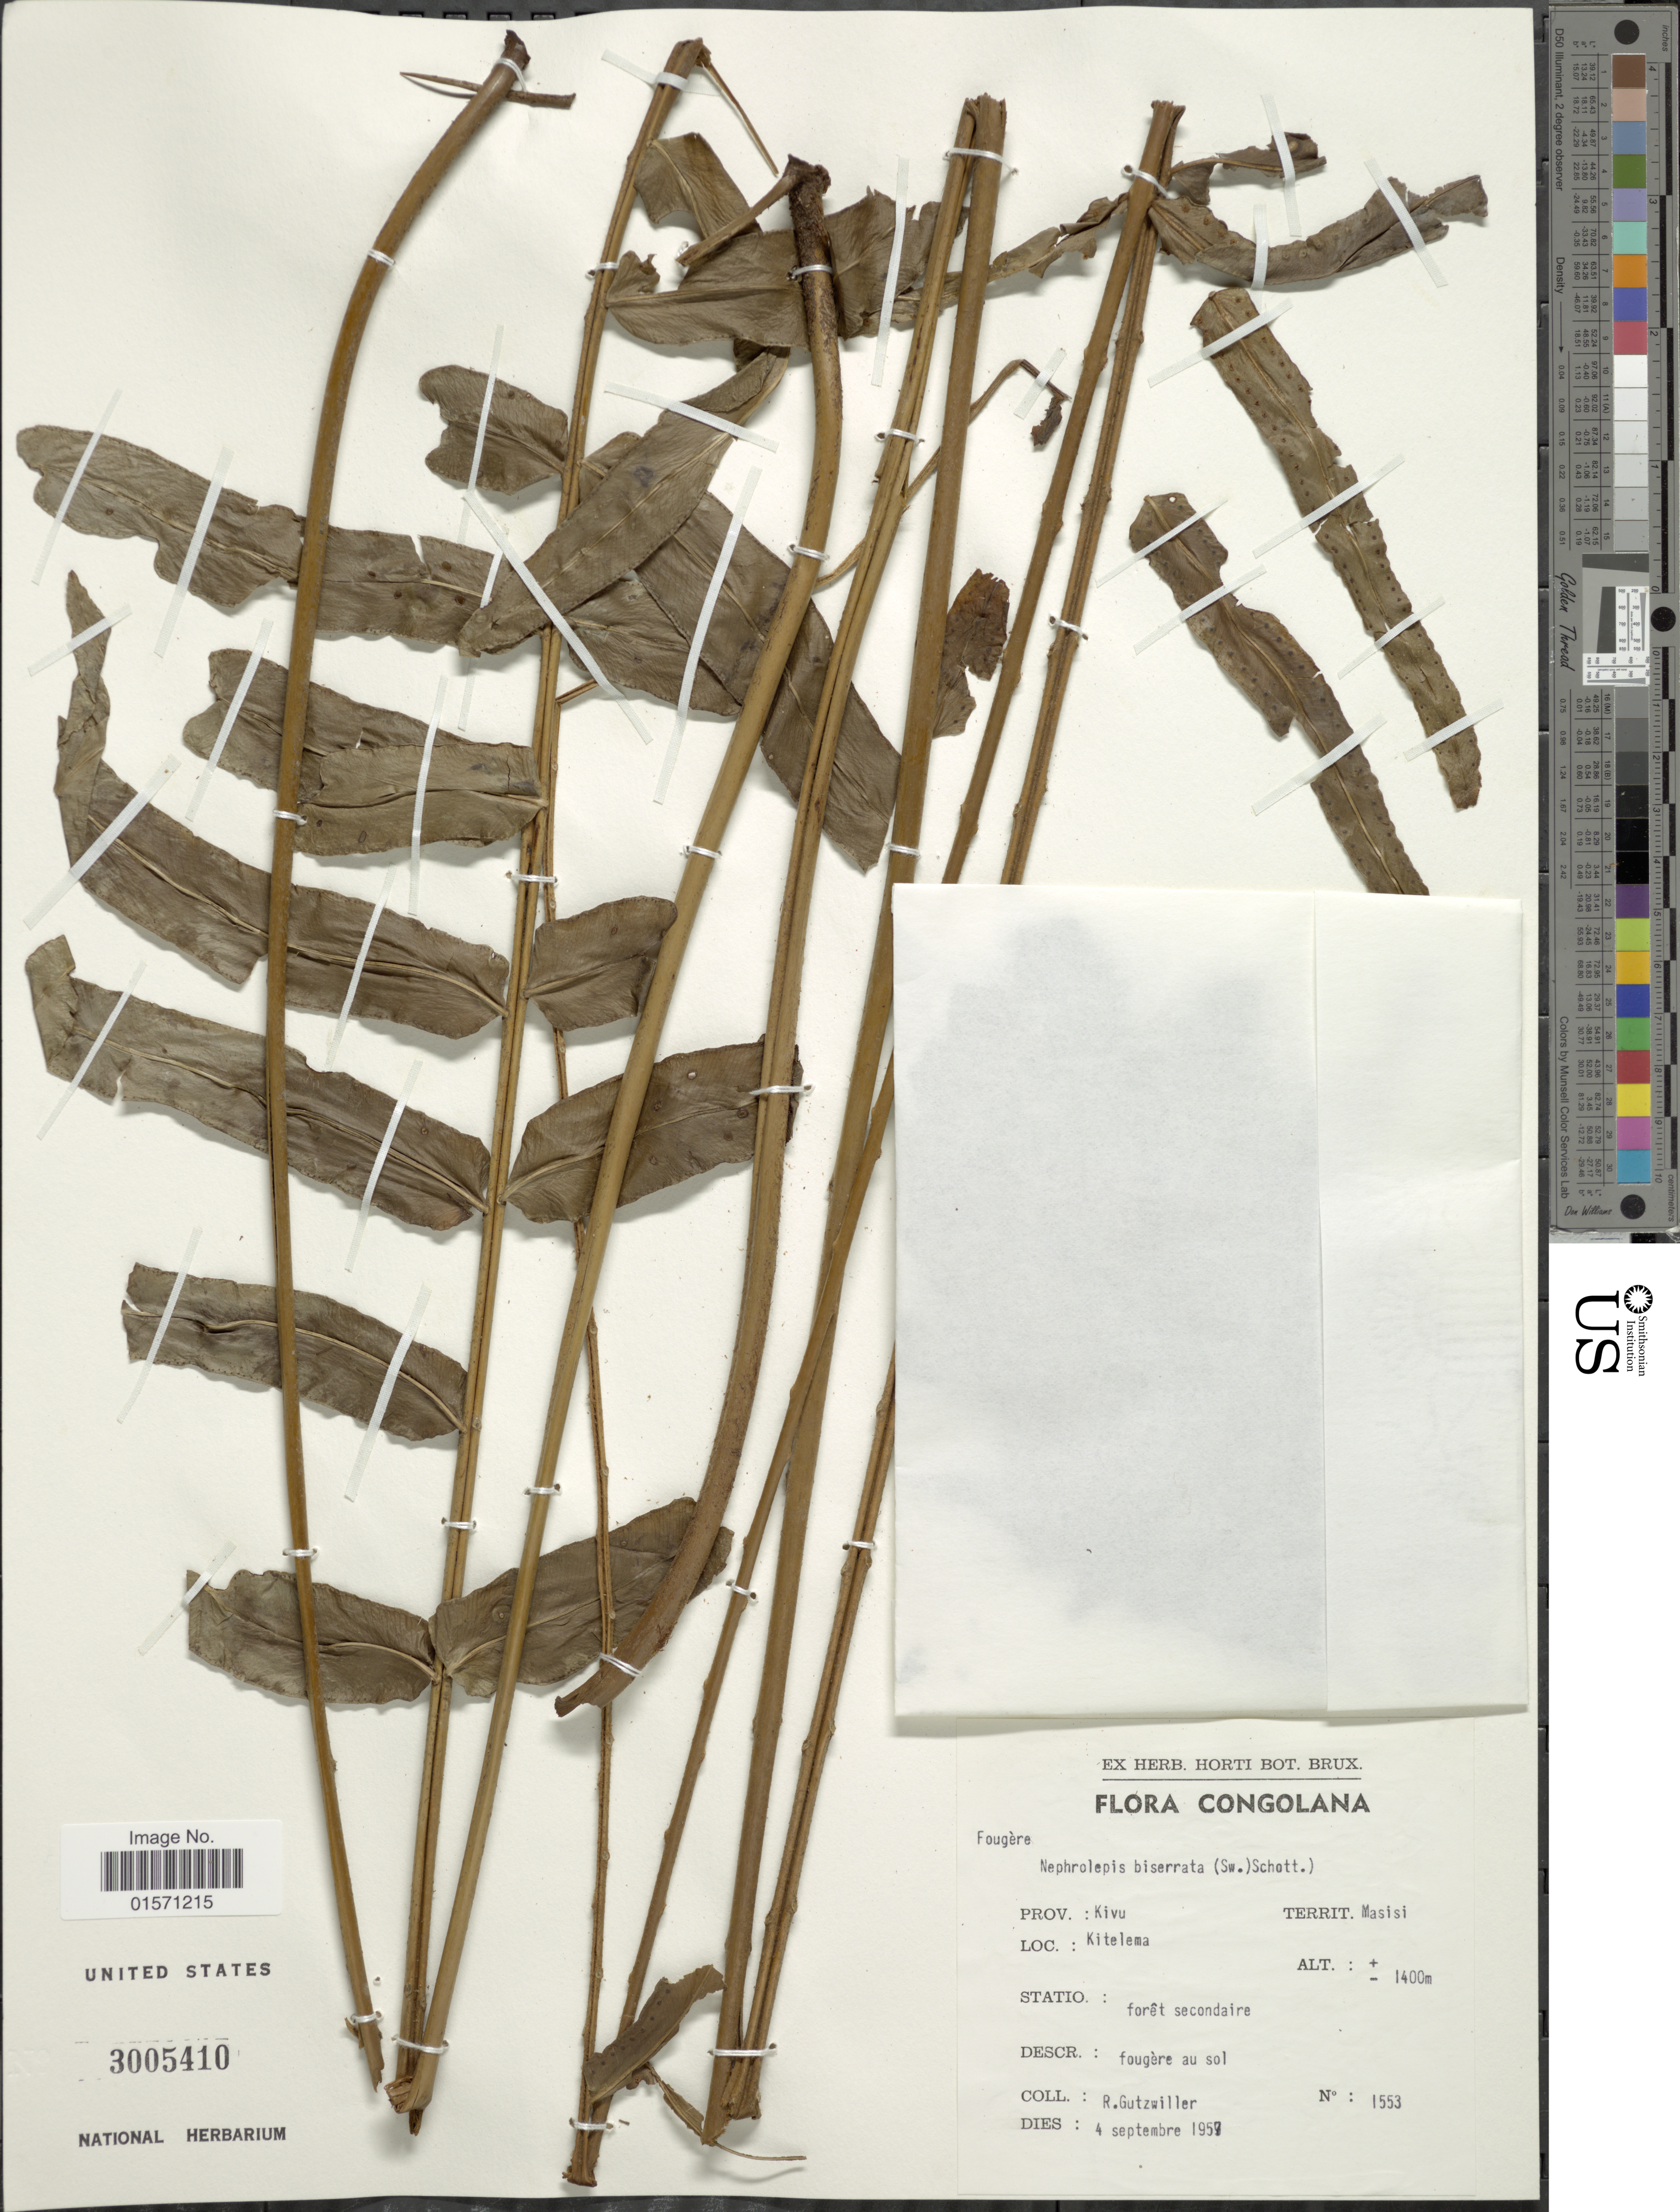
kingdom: Plantae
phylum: Tracheophyta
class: Polypodiopsida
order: Polypodiales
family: Nephrolepidaceae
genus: Nephrolepis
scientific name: Nephrolepis biserrata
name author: (Sw.) Schott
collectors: R. Gutzwiller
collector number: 1553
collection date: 1957-09-04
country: Congo, Democratic Republic of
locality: Prov.: Kivu. Territ. Masisi. Loc.: Kitelema. Statio.: forêt secondaire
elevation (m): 1400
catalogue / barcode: US 3005410